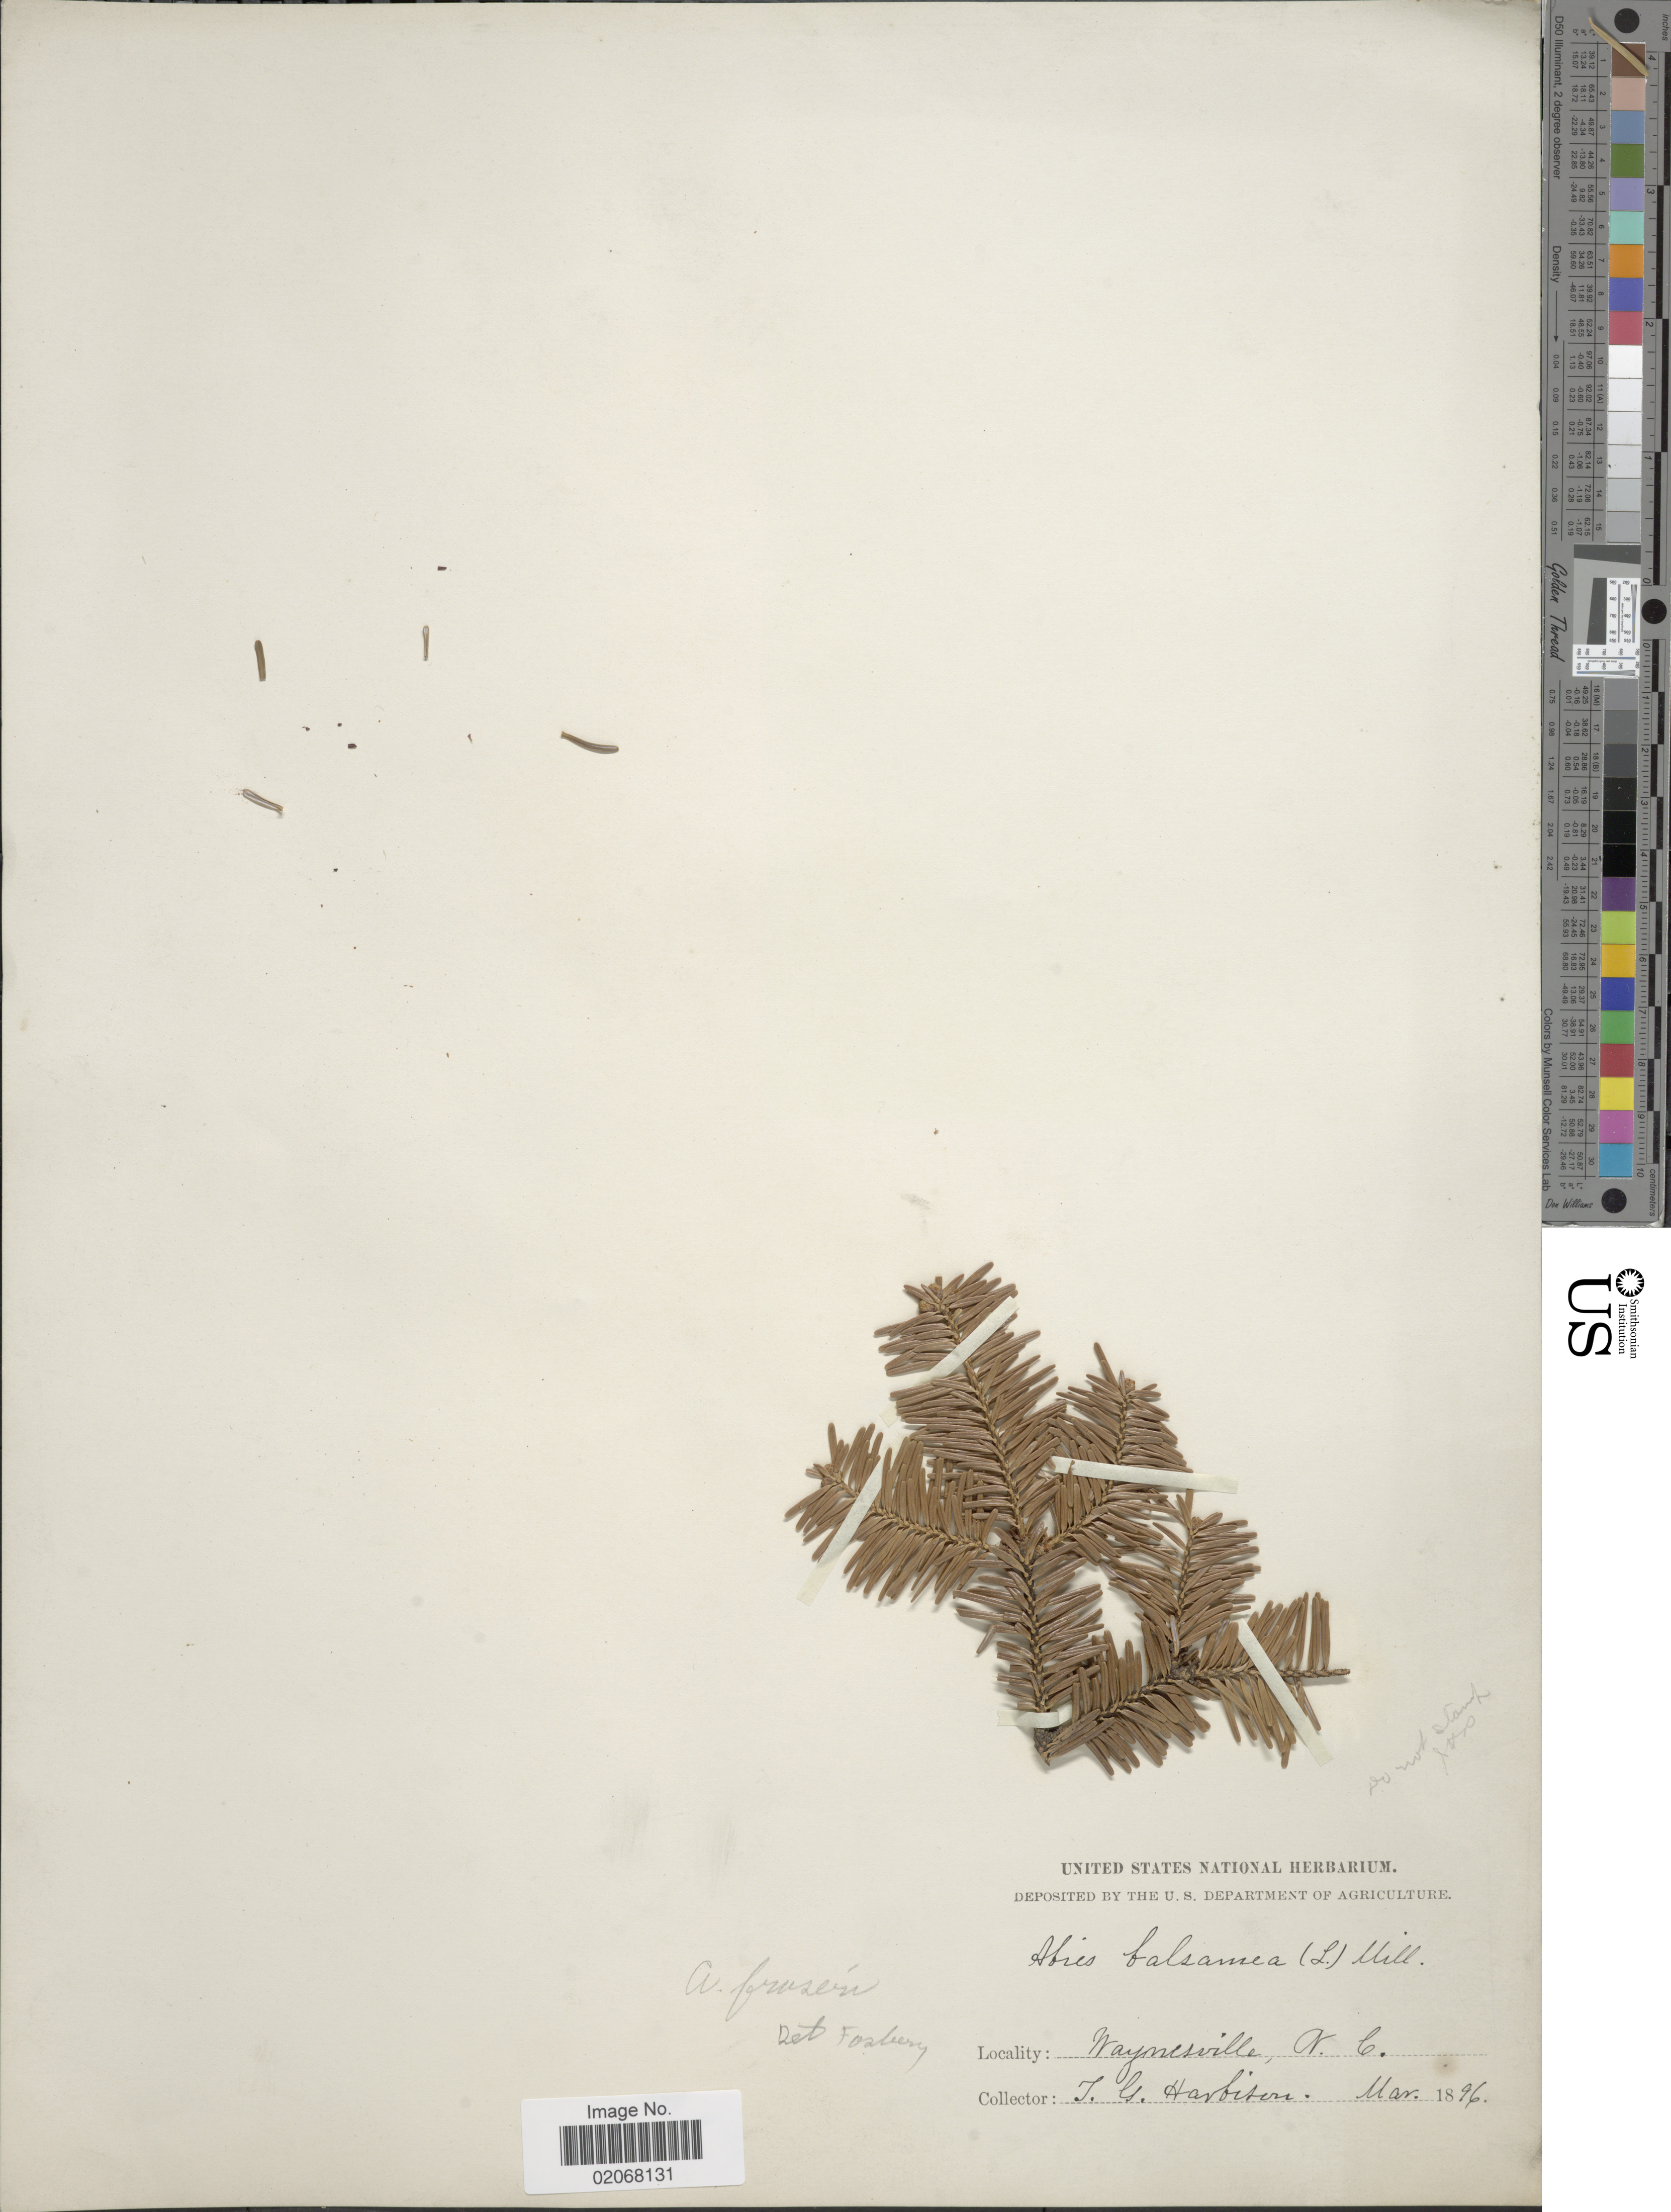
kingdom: Plantae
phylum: Tracheophyta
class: Pinopsida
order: Pinales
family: Pinaceae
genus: Abies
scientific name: Abies fraseri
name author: (Pursh) Poir.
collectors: T. Harbison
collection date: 1896-03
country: United States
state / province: North Carolina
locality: Waynesville, N.C.